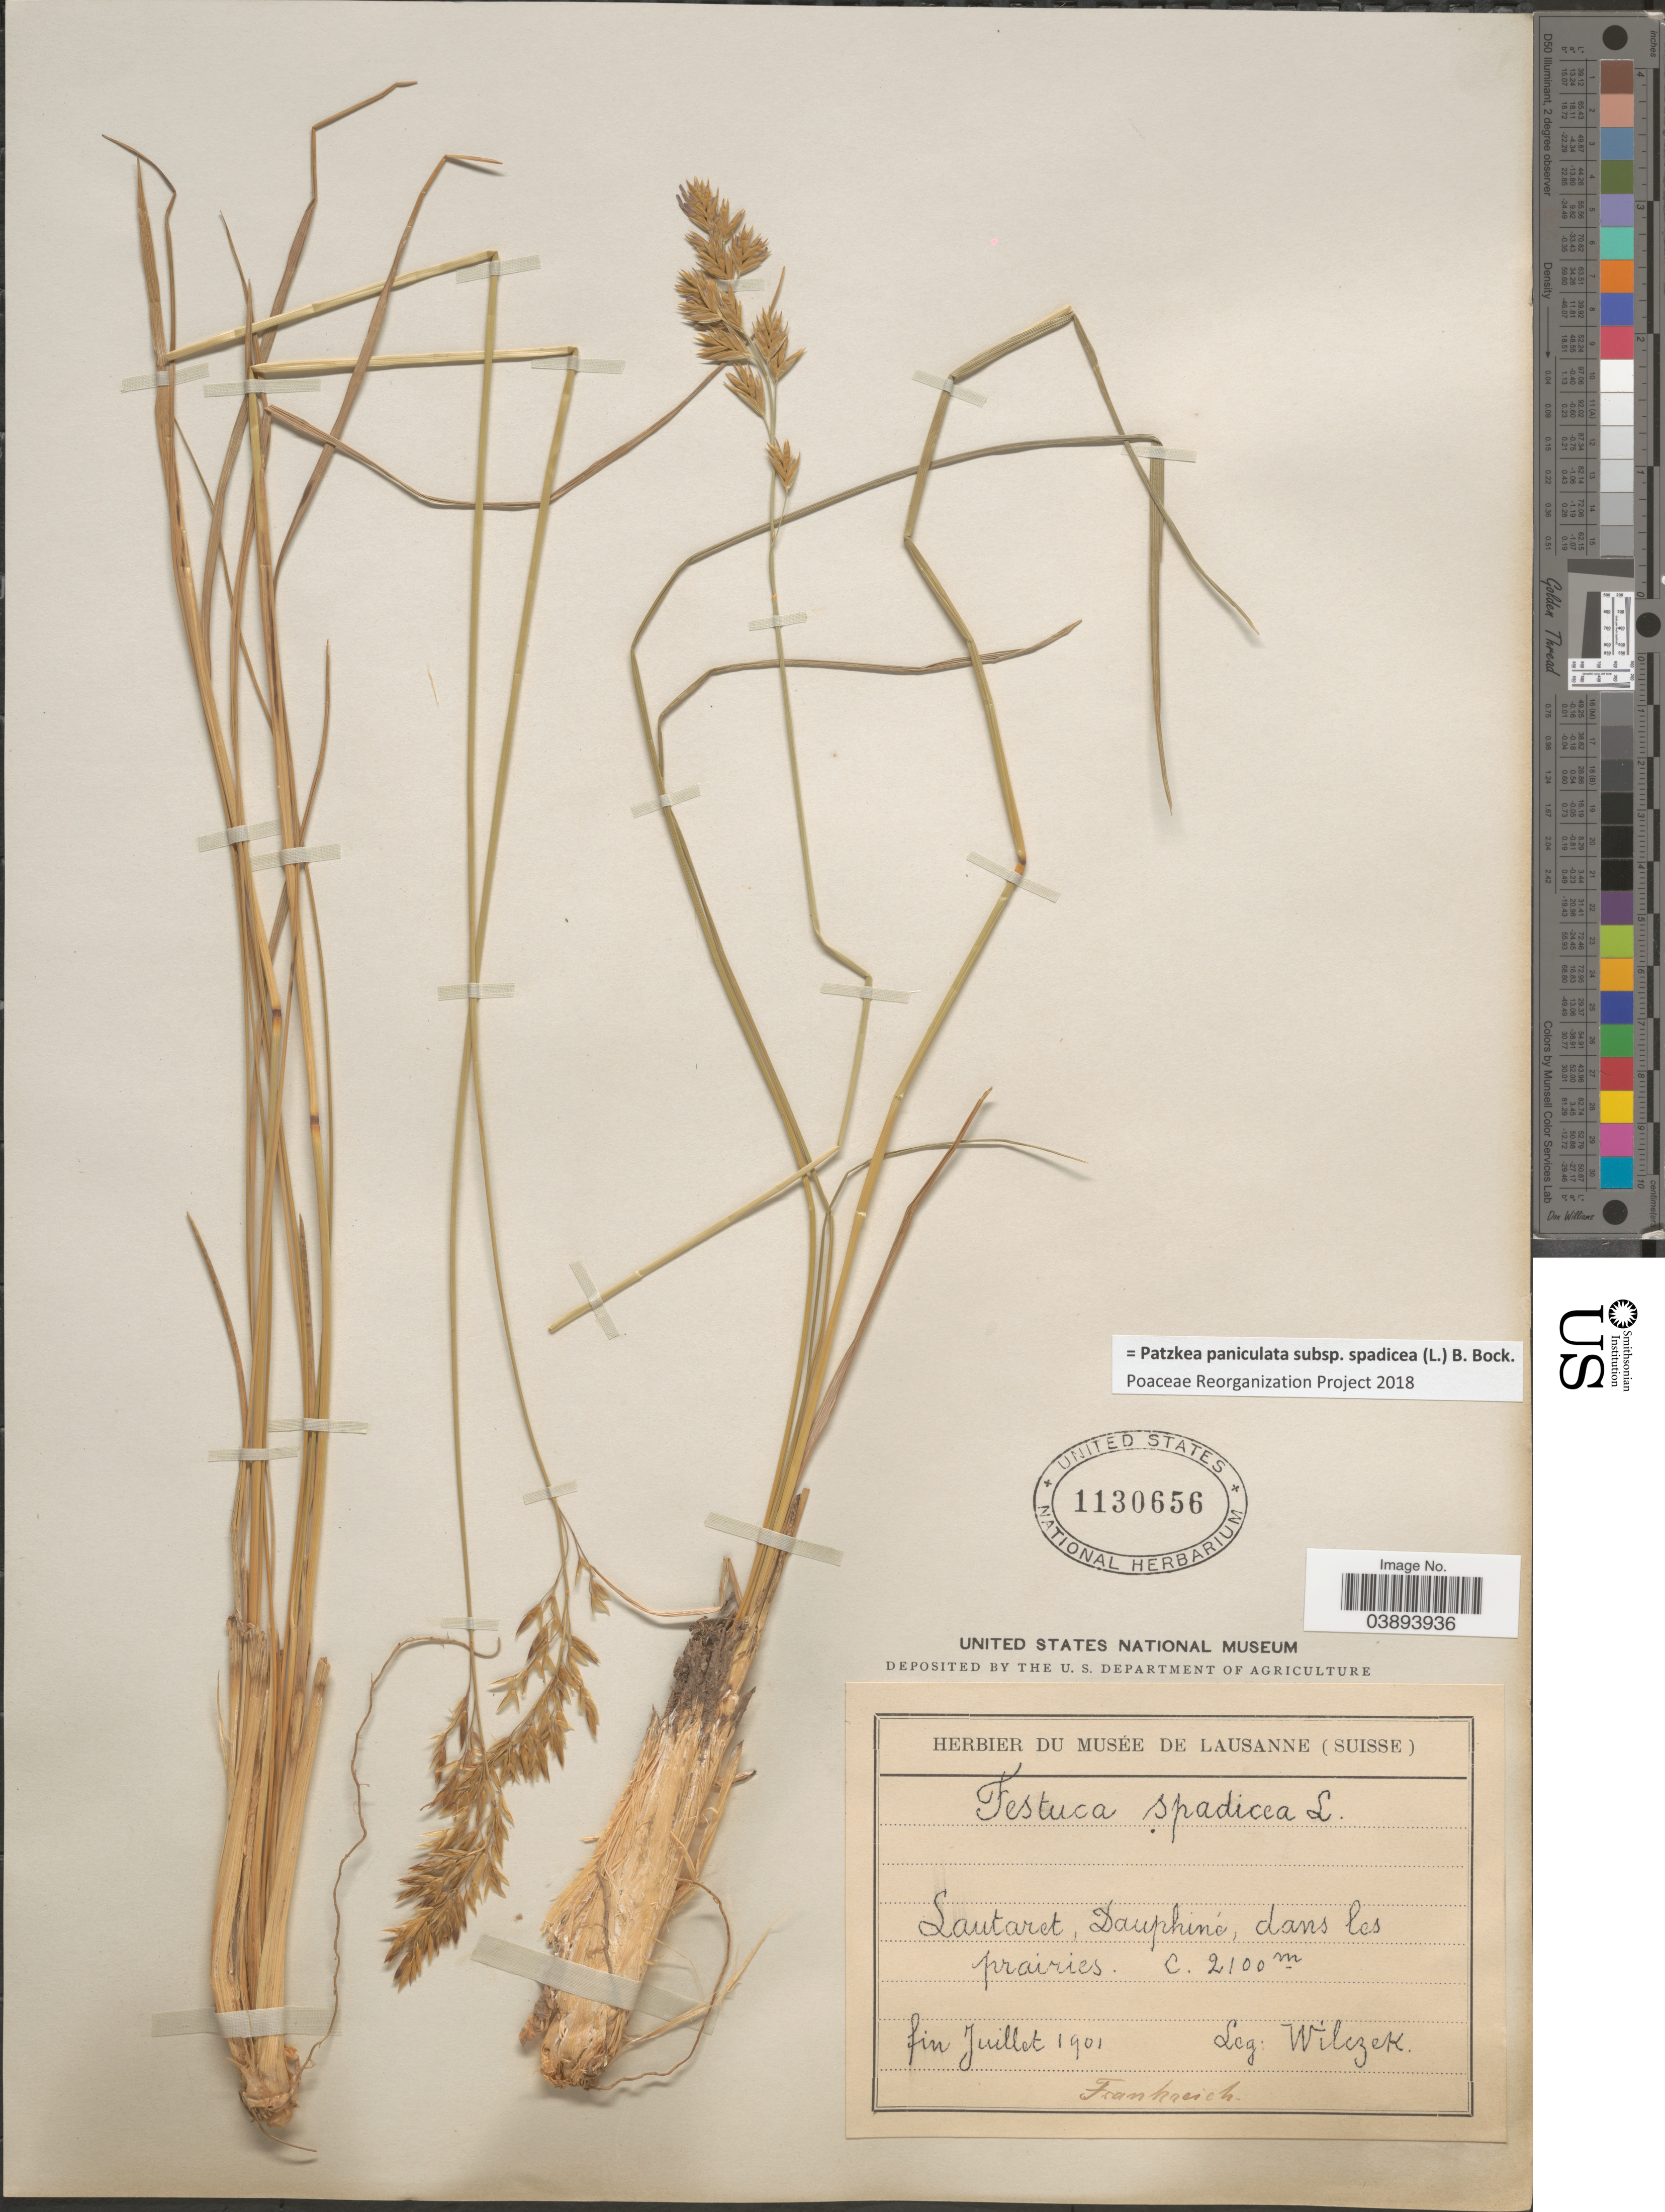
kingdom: Plantae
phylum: Tracheophyta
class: Liliopsida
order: Poales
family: Poaceae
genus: Patzkea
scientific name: Patzkea paniculata subsp. spadicea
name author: (L.) G. H. Loos & B. Bock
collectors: Wilczek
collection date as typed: Fin Juillet 1901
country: France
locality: Lautaret, Dauphine, dans les prairies. Frankreich.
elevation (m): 2100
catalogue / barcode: US 1130656